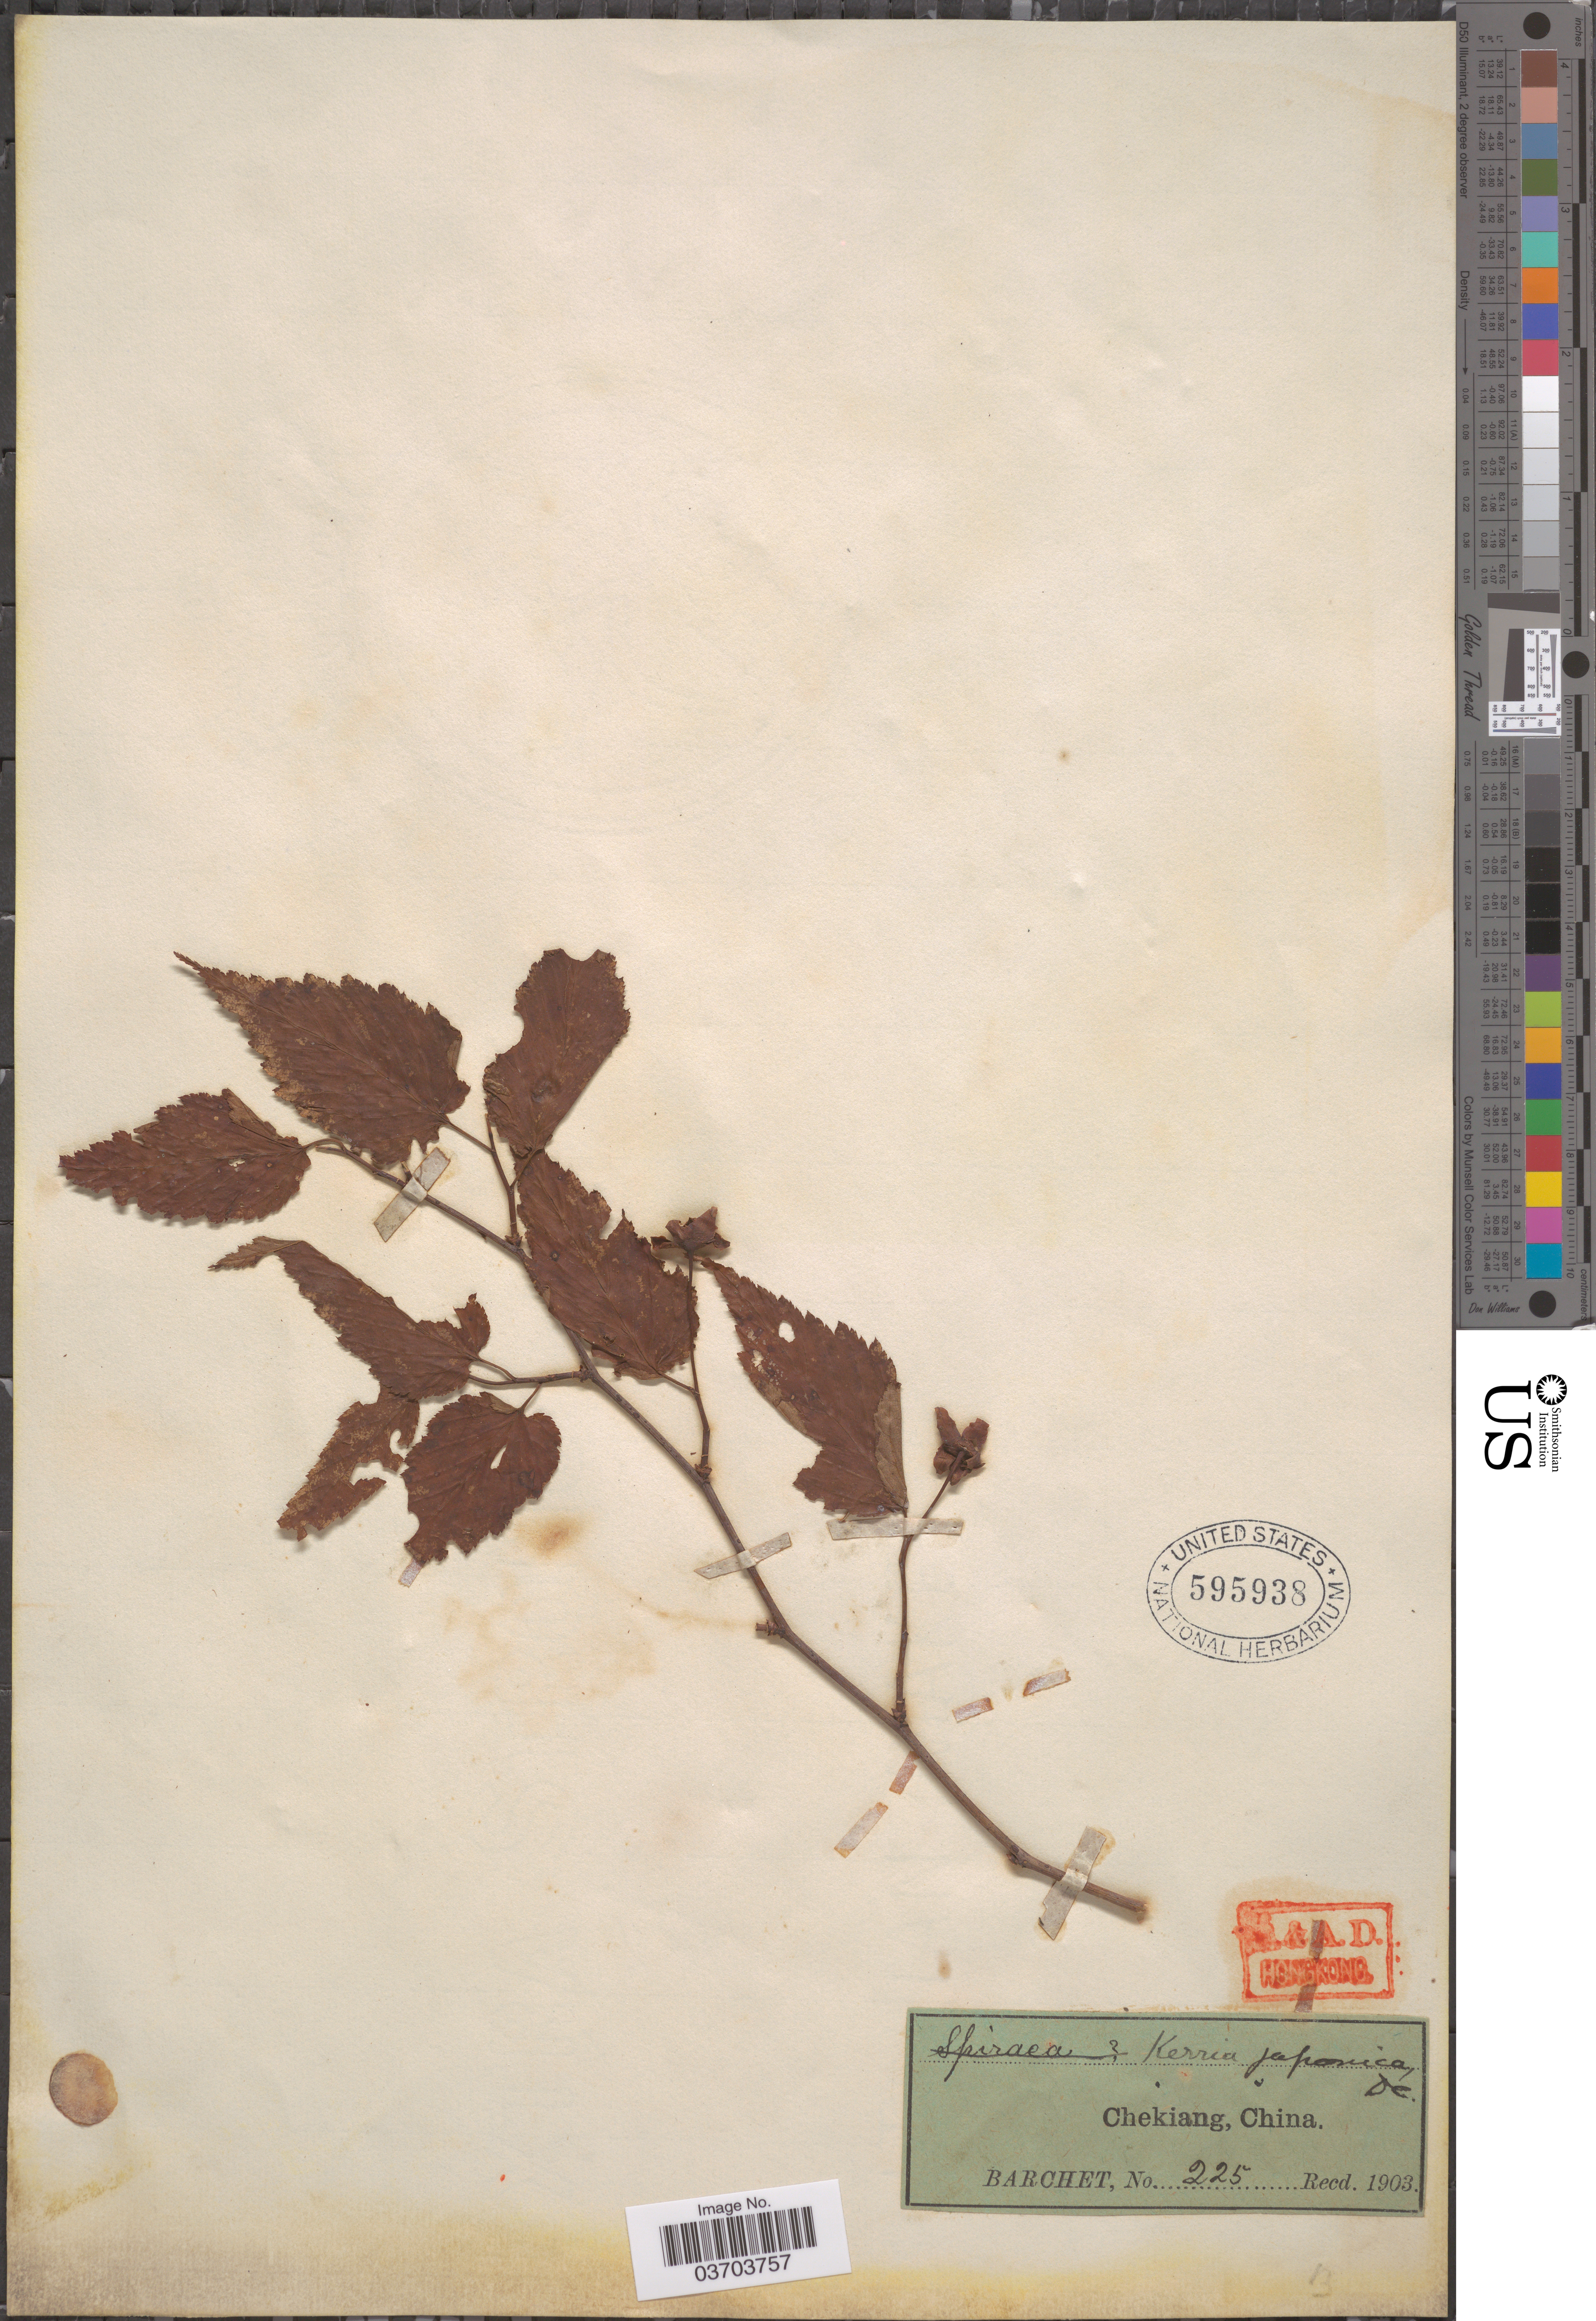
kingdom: Plantae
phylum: Tracheophyta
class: Magnoliopsida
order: Rosales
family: Rosaceae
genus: Kerria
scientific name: Kerria japonica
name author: (L.) DC.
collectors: Barchet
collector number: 225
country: China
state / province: Zhejiang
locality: Chekiang.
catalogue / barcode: US 595938